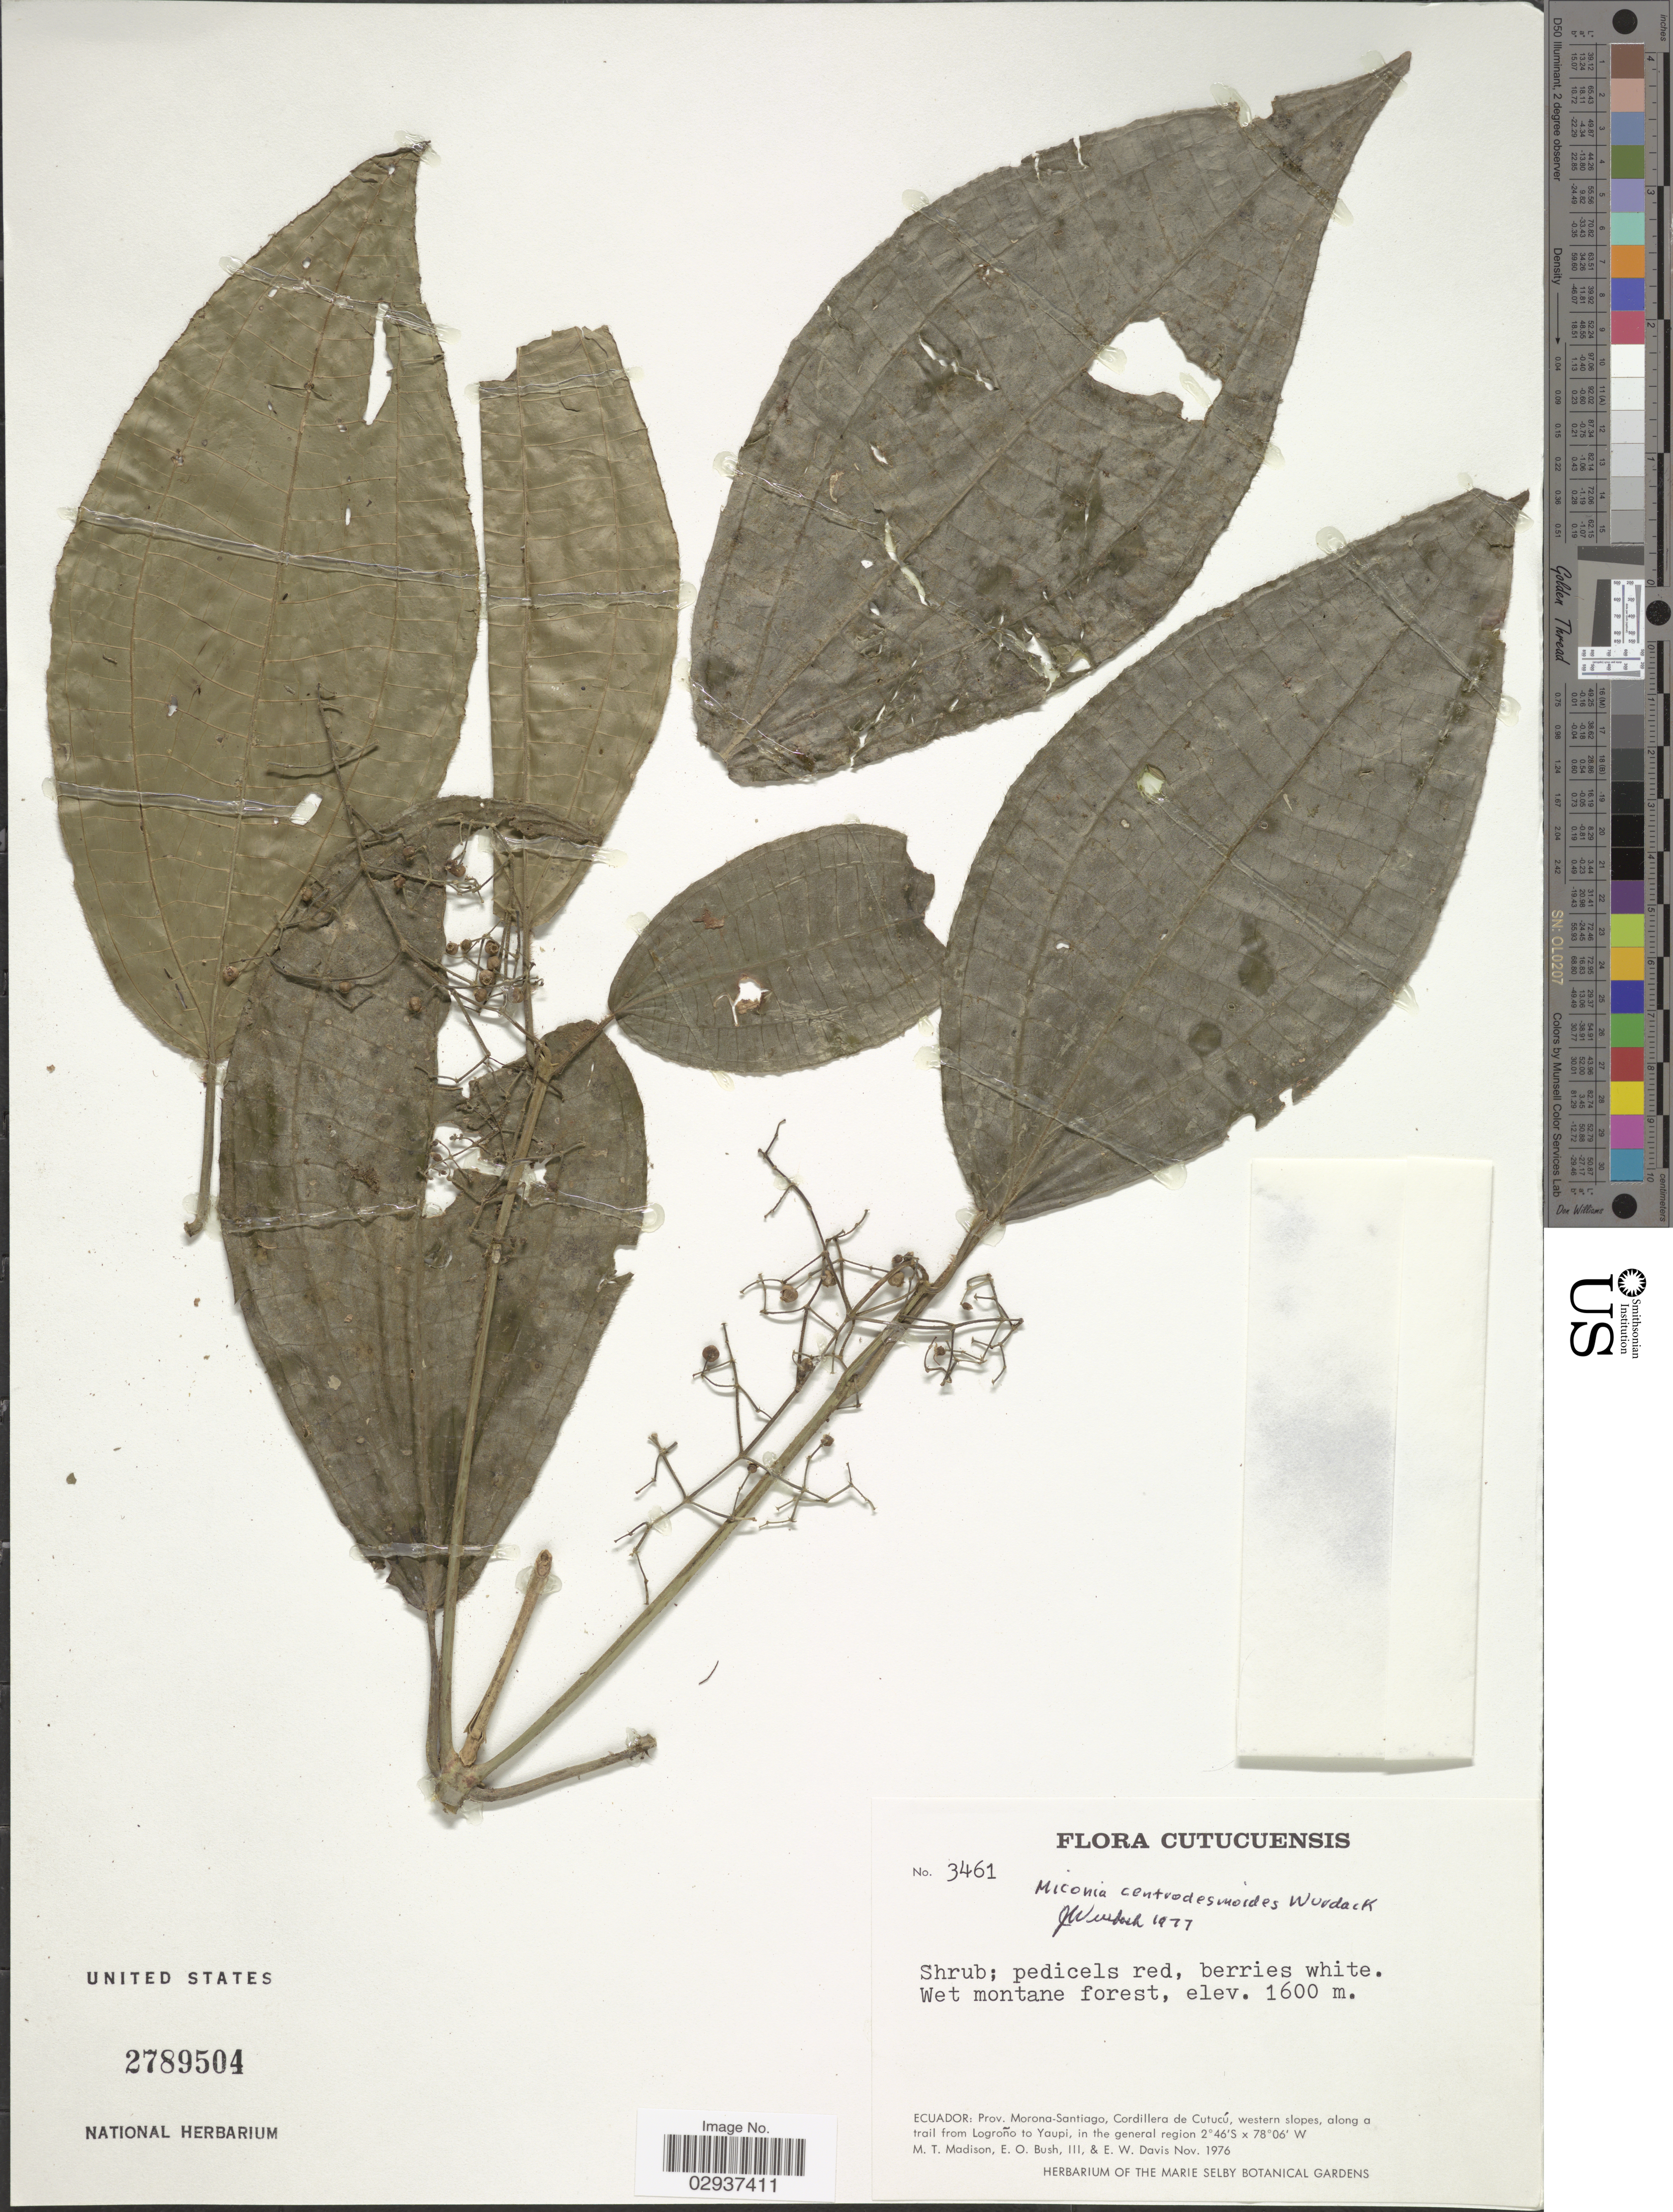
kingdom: Plantae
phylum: Tracheophyta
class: Magnoliopsida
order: Myrtales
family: Melastomataceae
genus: Miconia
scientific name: Miconia centrodesmoides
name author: Wurdack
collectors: M. T. Madison, E. O. Bush & E. W. Davis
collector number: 3461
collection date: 1976-11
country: Ecuador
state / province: Morona-Santiago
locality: Cutucuensis. Cordillera de Cutucú, western slopes, along a trail from Logroño to Yaupi.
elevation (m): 1600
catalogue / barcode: US 2789504